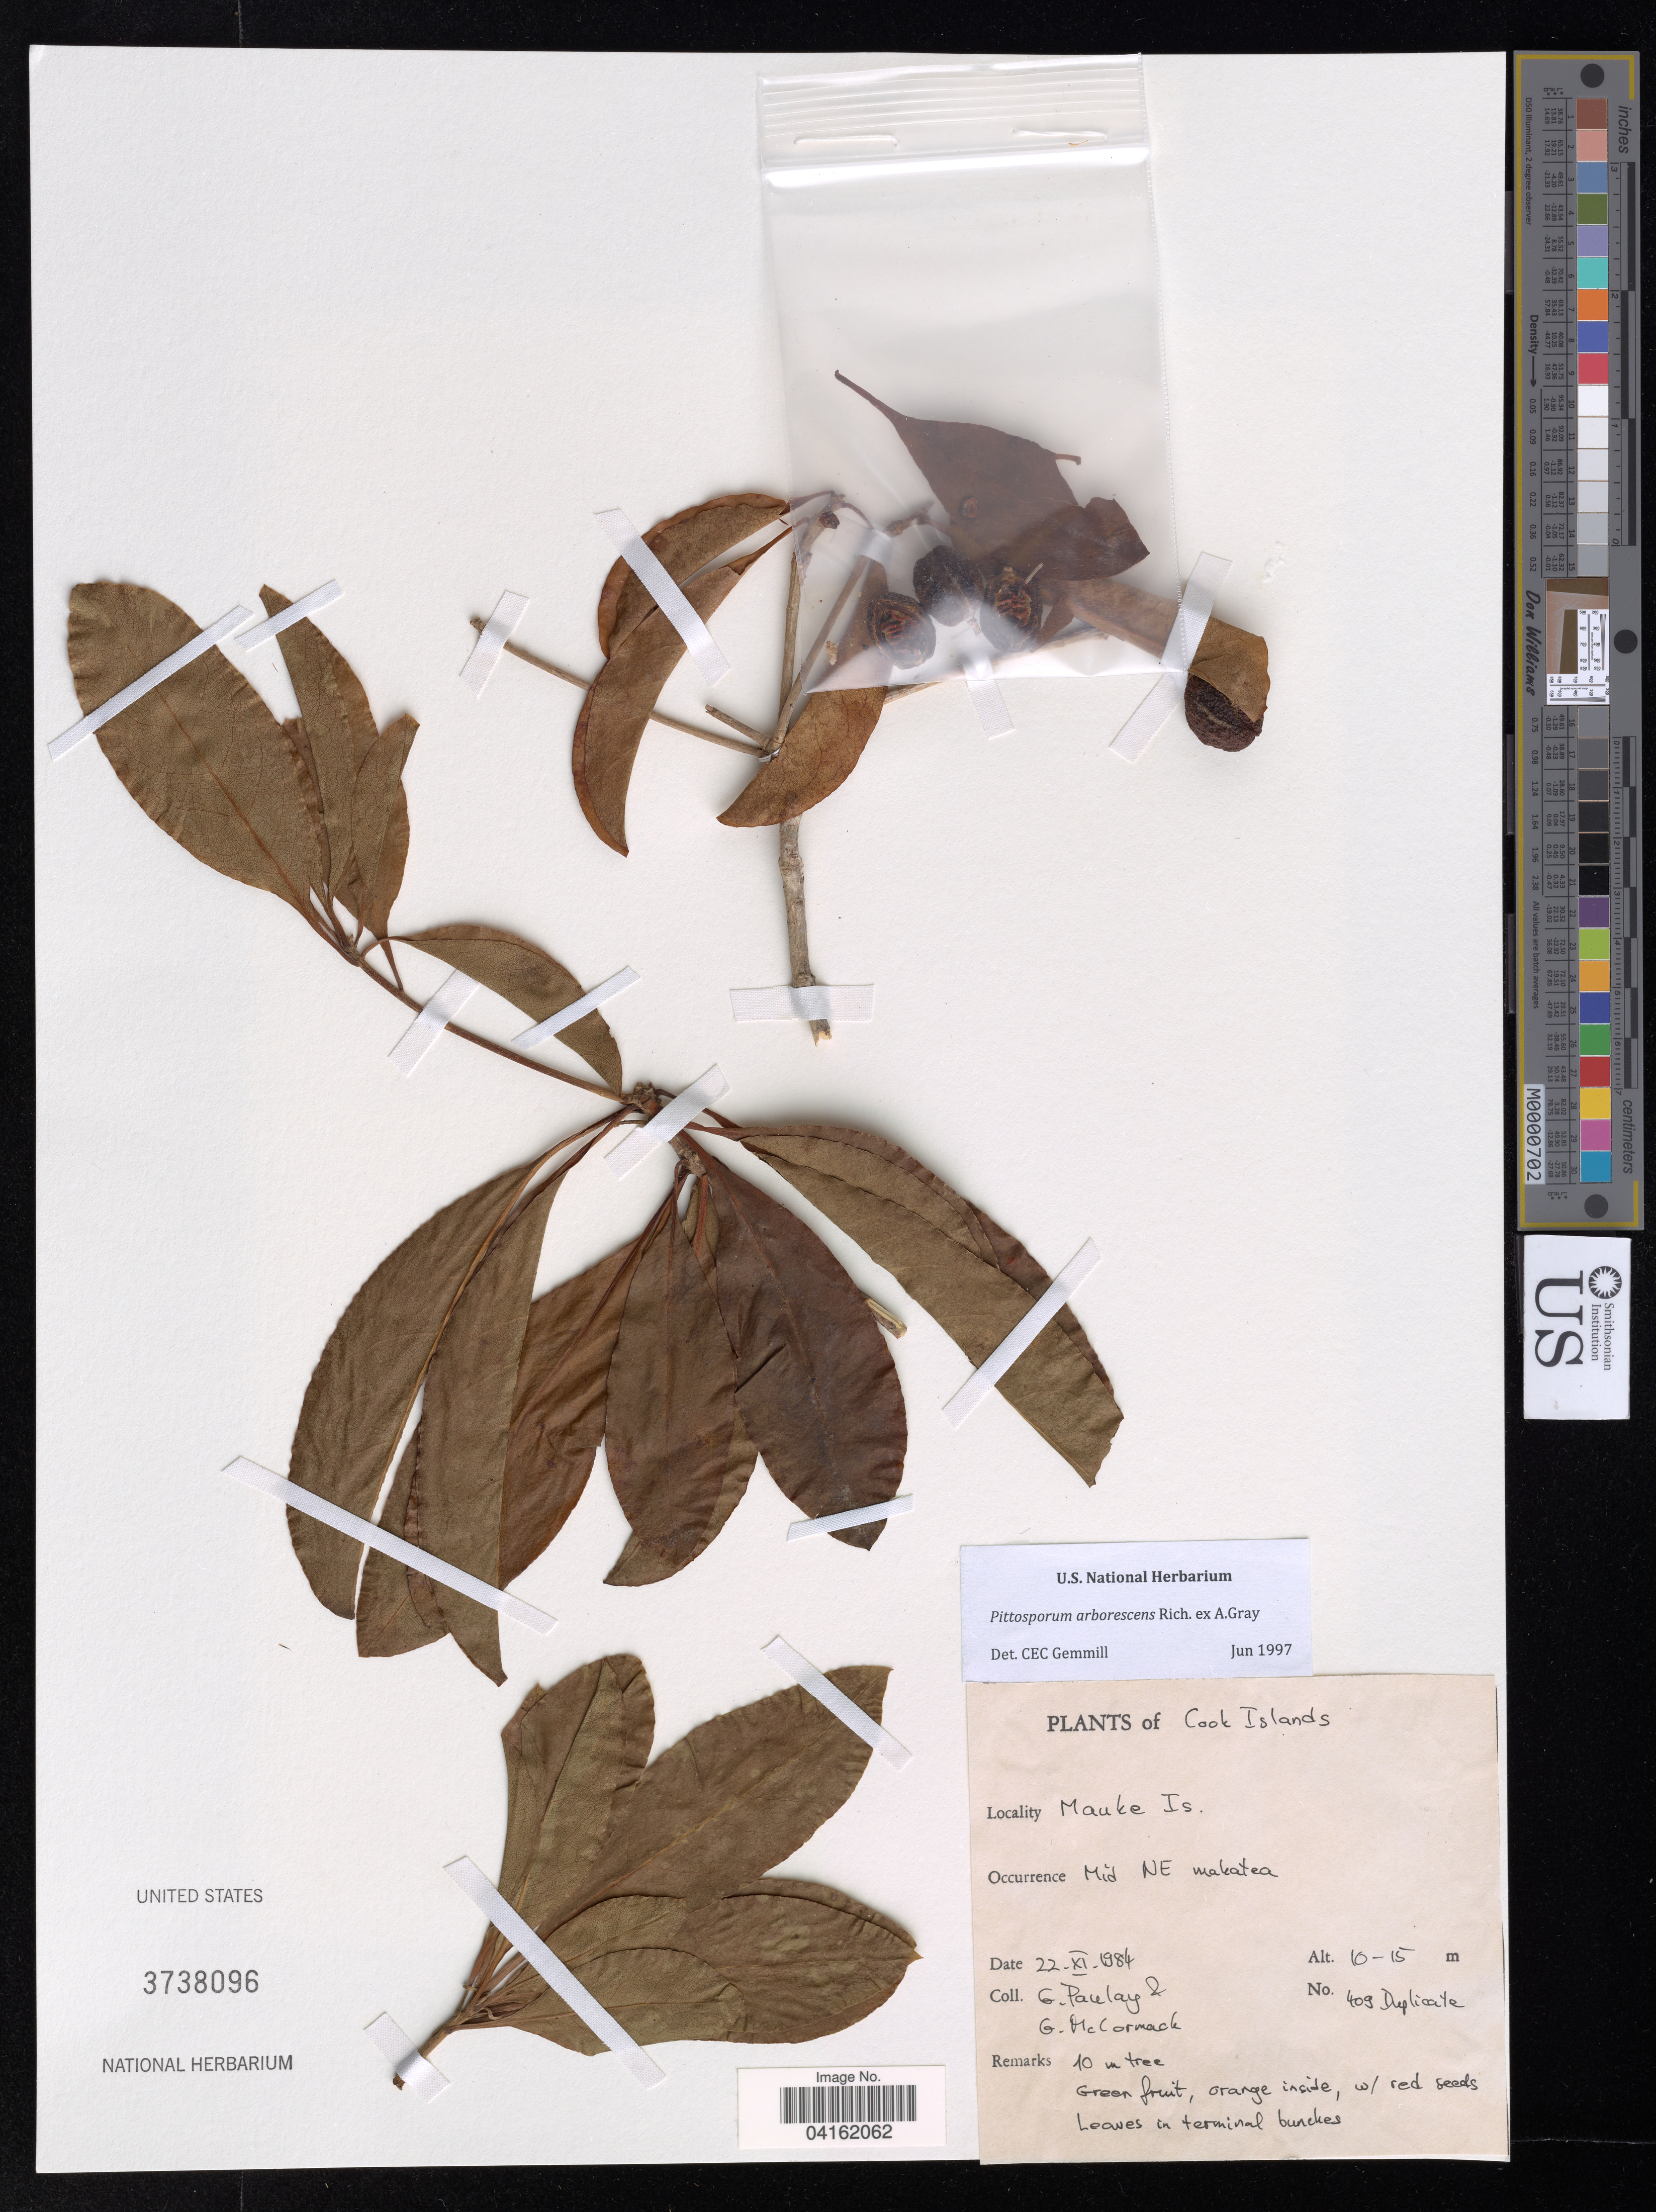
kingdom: Plantae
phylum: Tracheophyta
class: Magnoliopsida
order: Apiales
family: Pittosporaceae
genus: Pittosporum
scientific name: Pittosporum arborescens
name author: Rich. ex A. Gray in Wilkes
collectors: G. Paulay & G. McCormack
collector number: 409 Duplicate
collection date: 1984-11-22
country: Cook Islands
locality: Mauke Is. Mid NE makatea.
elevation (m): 10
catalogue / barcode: US 3738096